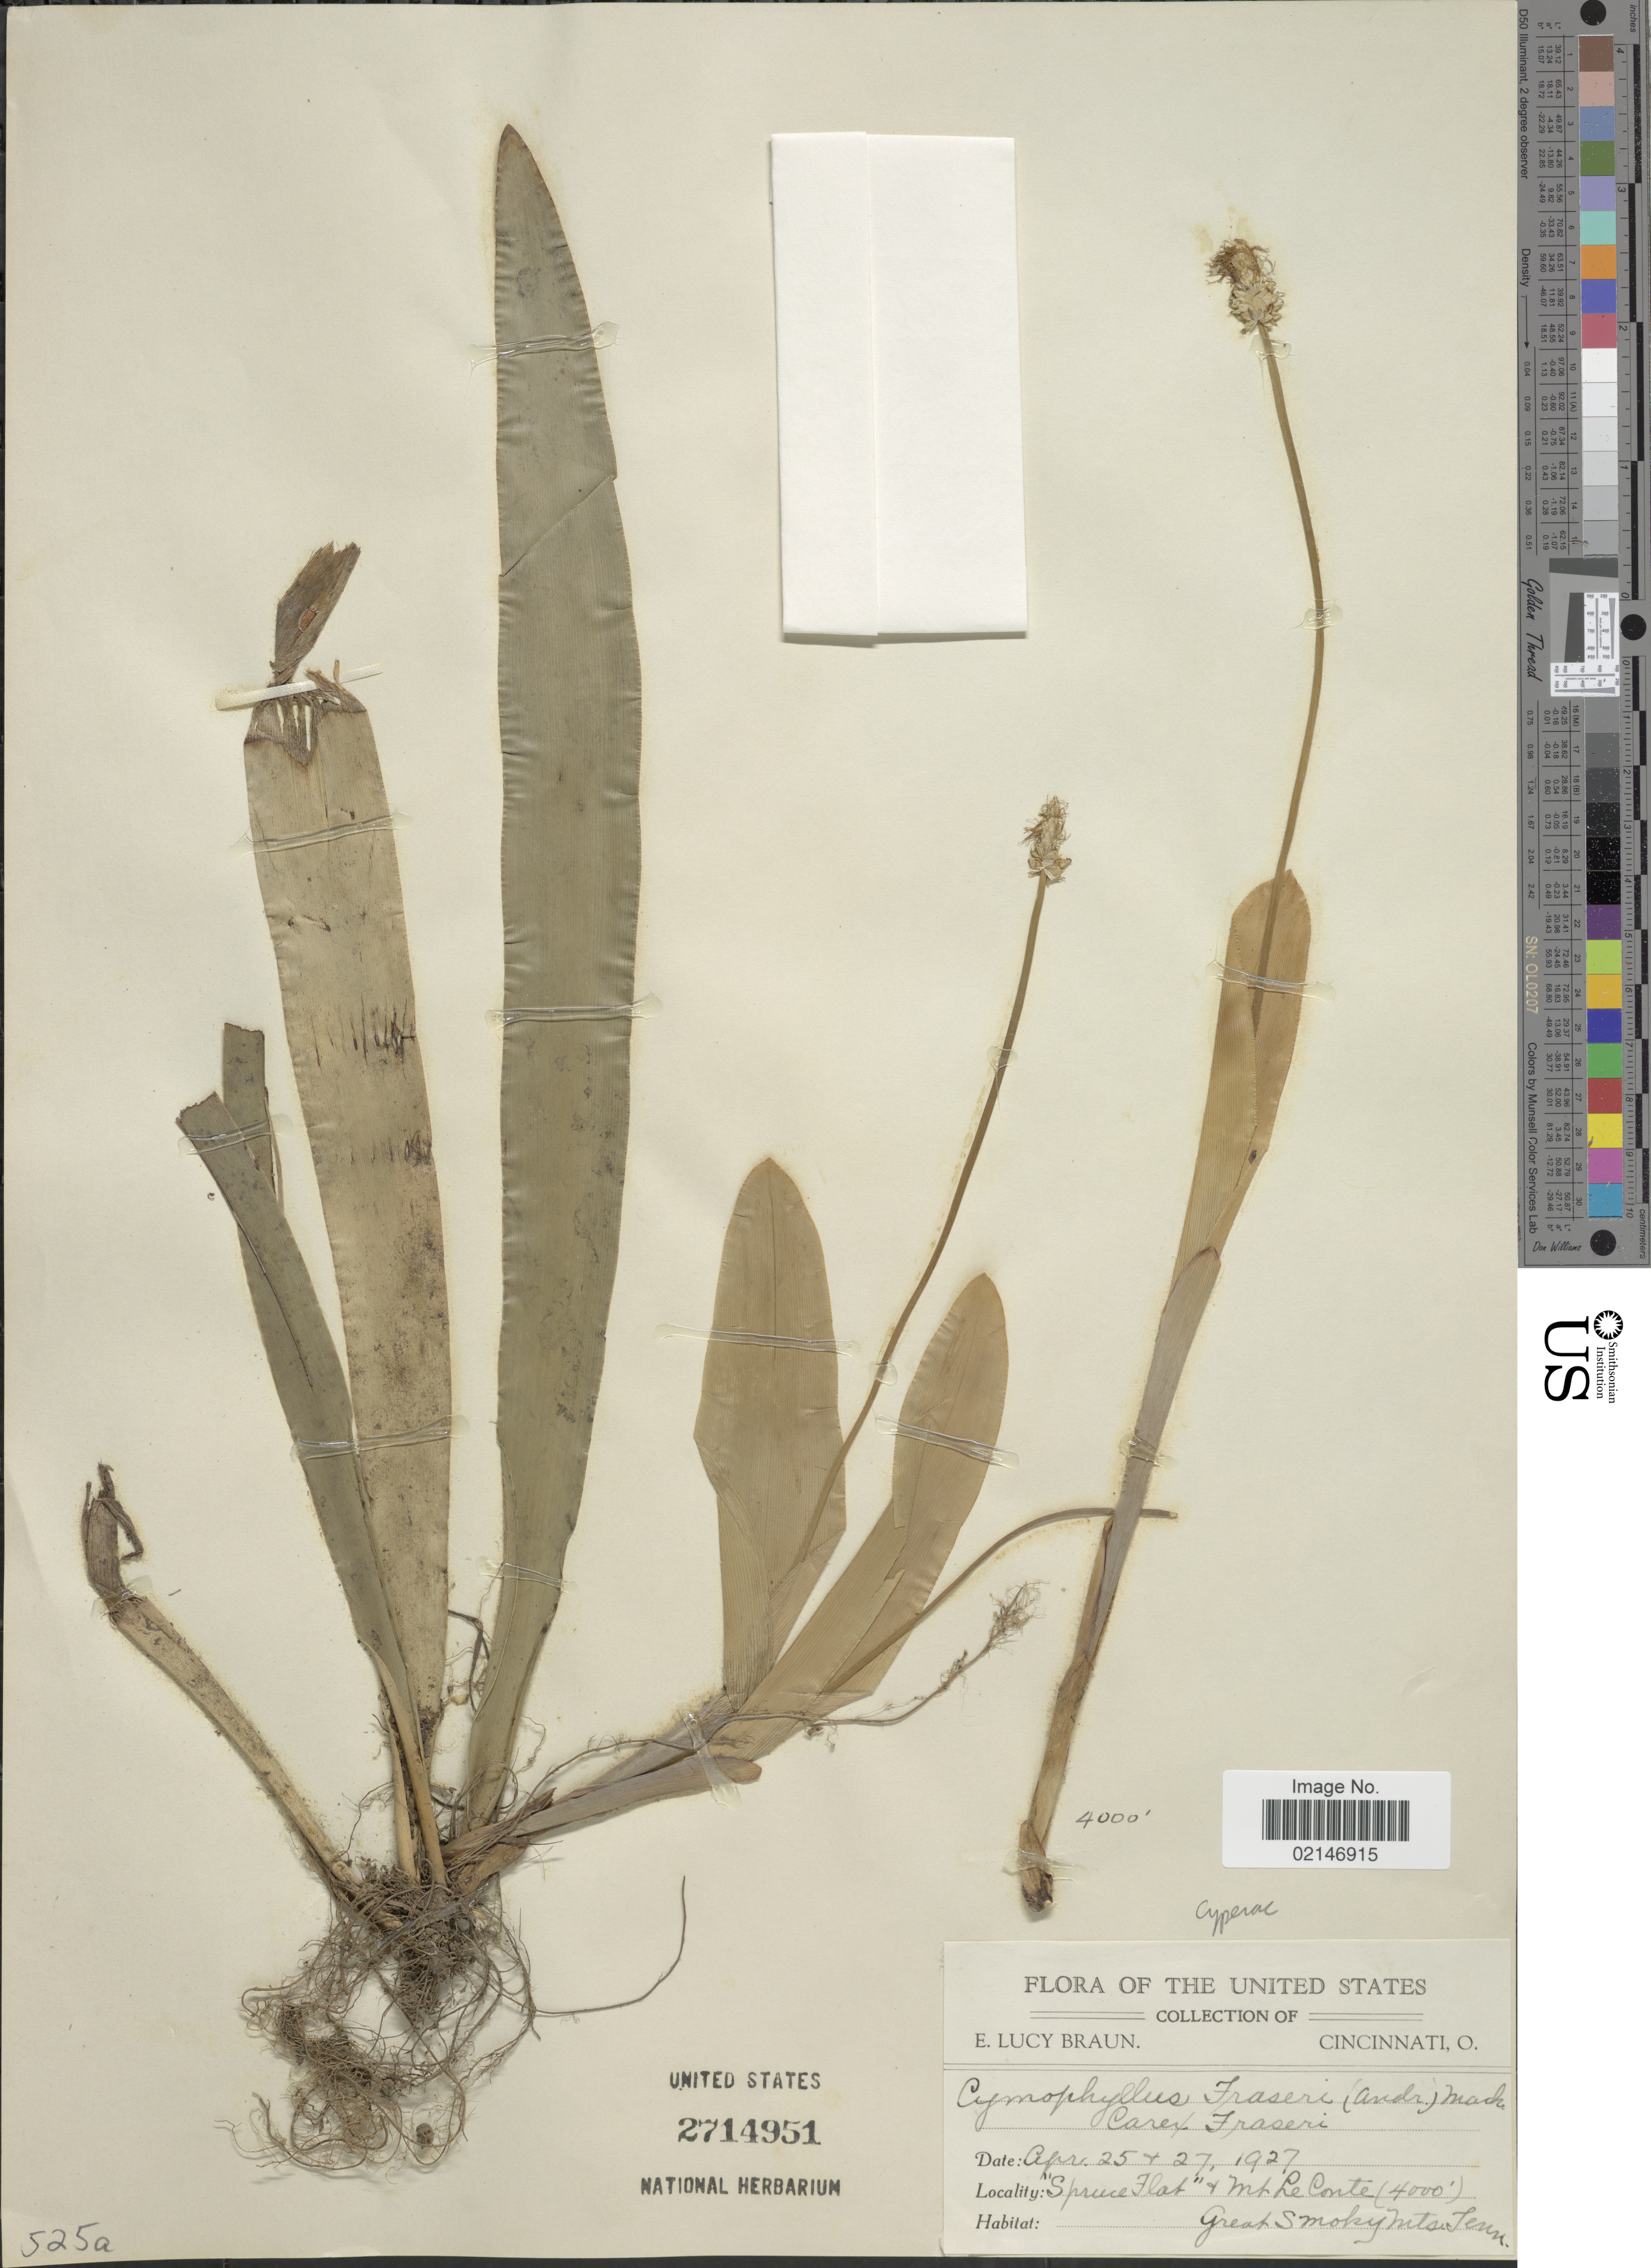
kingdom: Plantae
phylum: Tracheophyta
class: Liliopsida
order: Poales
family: Cyperaceae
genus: Carex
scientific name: Carex fraseriana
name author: Ker Gawl.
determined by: Strong, Mark T., (BOT), Smithsonian Institution - National Museum of Natural History (UNITED STATES)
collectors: E. L. Braun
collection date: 1927-04-25/1927-04-27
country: United States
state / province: Tennessee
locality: Spruce Flat & Mt. Le Conte, Great Smokey Mts. Tenn.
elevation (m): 1219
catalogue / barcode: US 2714951